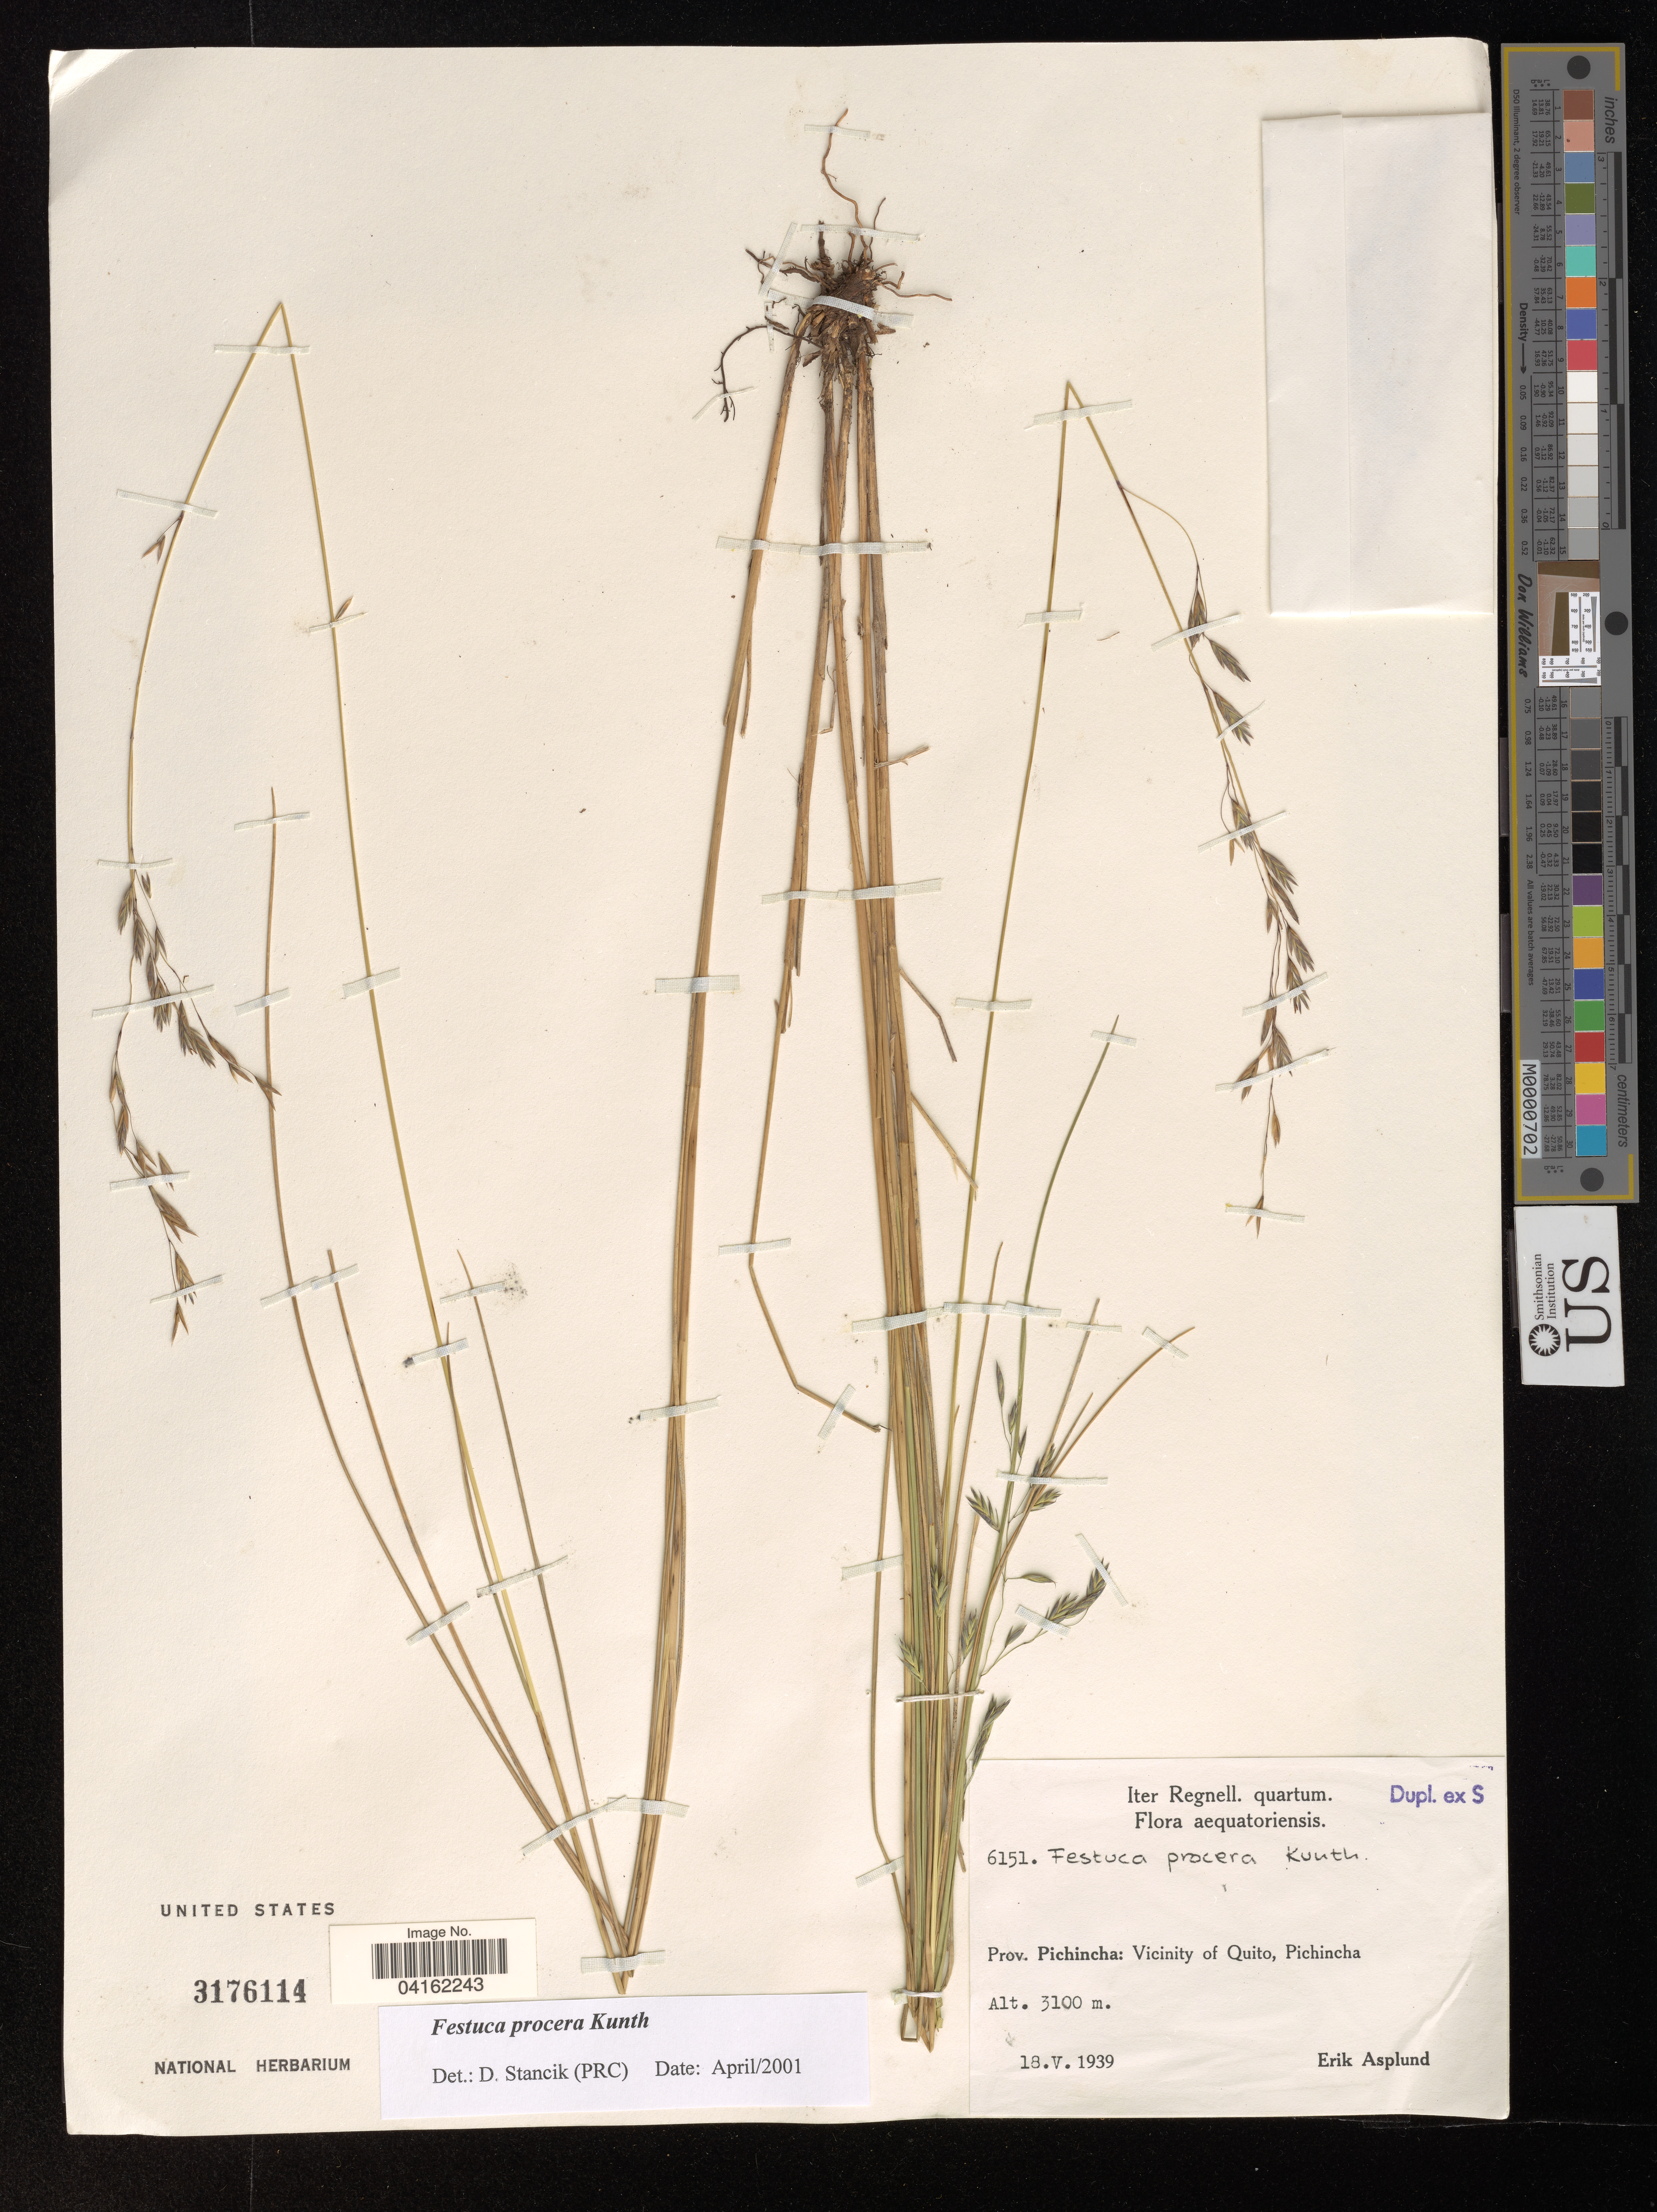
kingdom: Plantae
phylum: Tracheophyta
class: Liliopsida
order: Poales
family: Poaceae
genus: Festuca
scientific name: Festuca procera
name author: Kunth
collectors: E. Asplund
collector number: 6151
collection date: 1939-05-18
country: Ecuador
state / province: Pichincha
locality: Vicinity of Quito, Pichincha.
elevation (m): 3100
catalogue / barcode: US 3176114